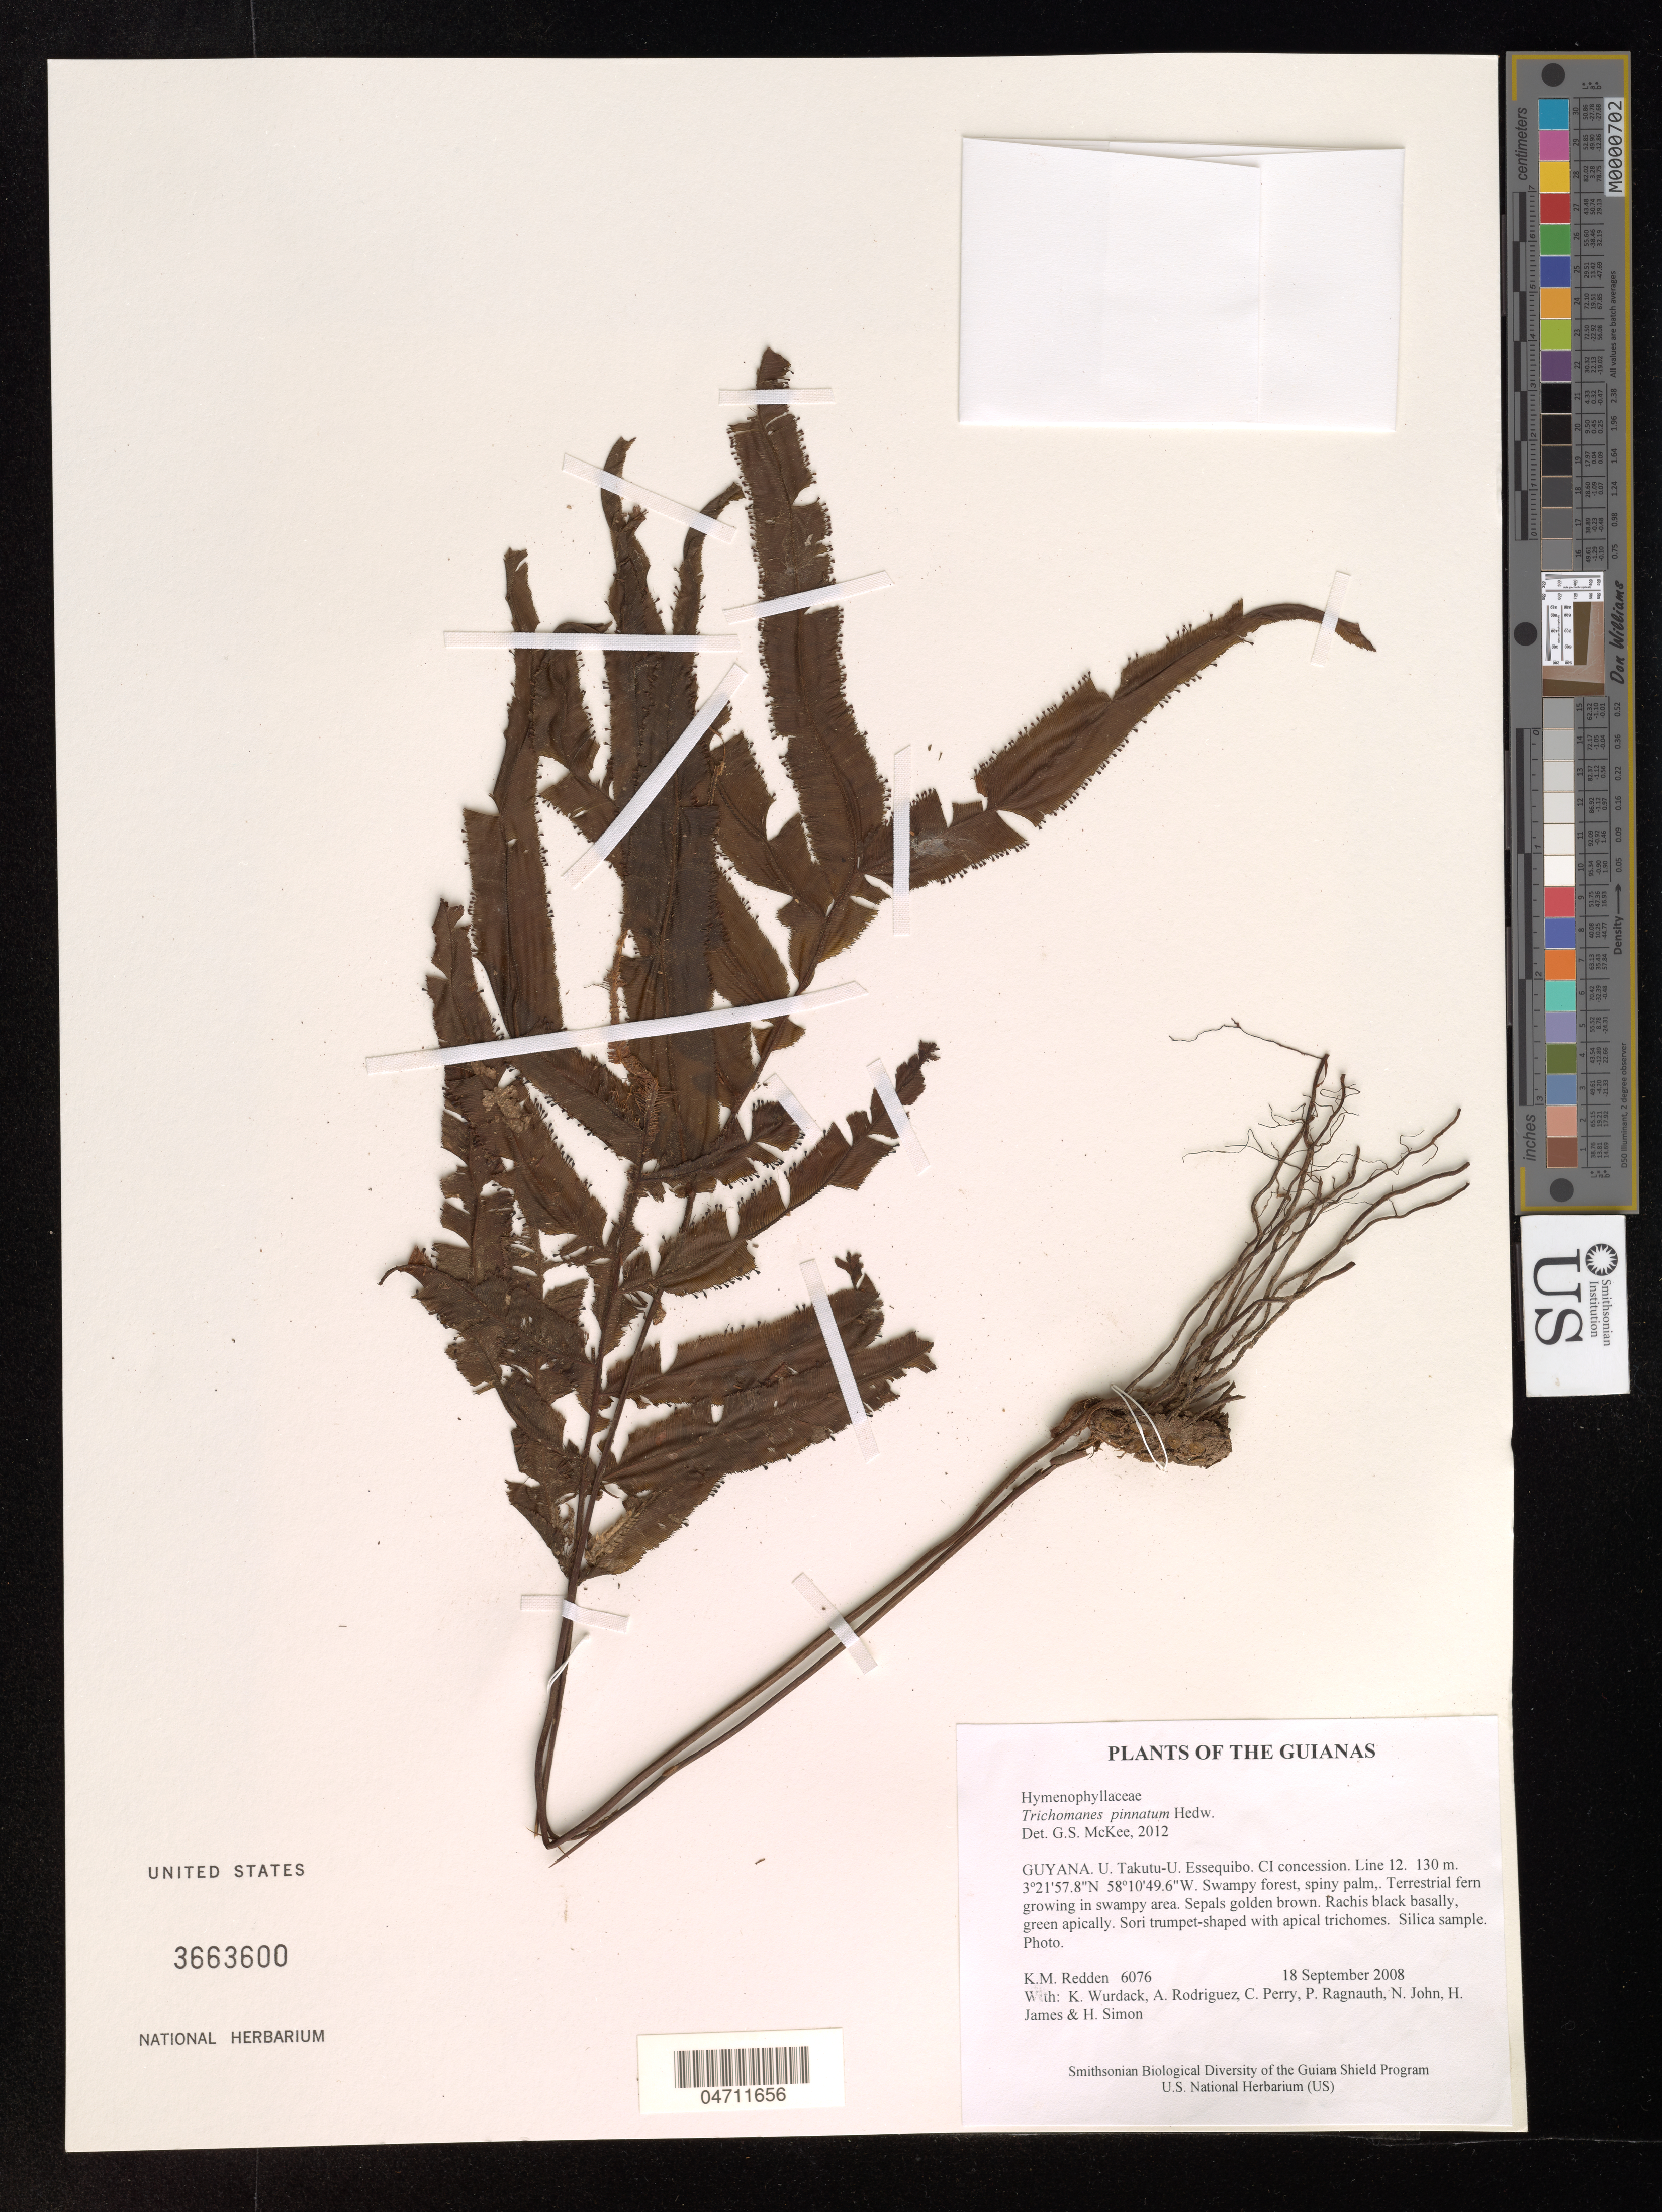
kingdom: Plantae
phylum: Tracheophyta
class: Polypodiopsida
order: Hymenophyllales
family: Hymenophyllaceae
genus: Trichomanes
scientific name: Trichomanes pinnatum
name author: Hedw.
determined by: McKee, G. S., (US), NMNH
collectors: K. M. Redden, K. Wurdack, A. Rodriguez, C. Perry, P. Ragnauth, N. John, H. James & H. Simon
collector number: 6076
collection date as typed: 18 September 2008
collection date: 2008-09-18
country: Guyana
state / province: U. Takutu-U. Essequibo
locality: CI concession. Line 12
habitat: Swampy forest, spiny palm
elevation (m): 130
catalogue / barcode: US 3663600